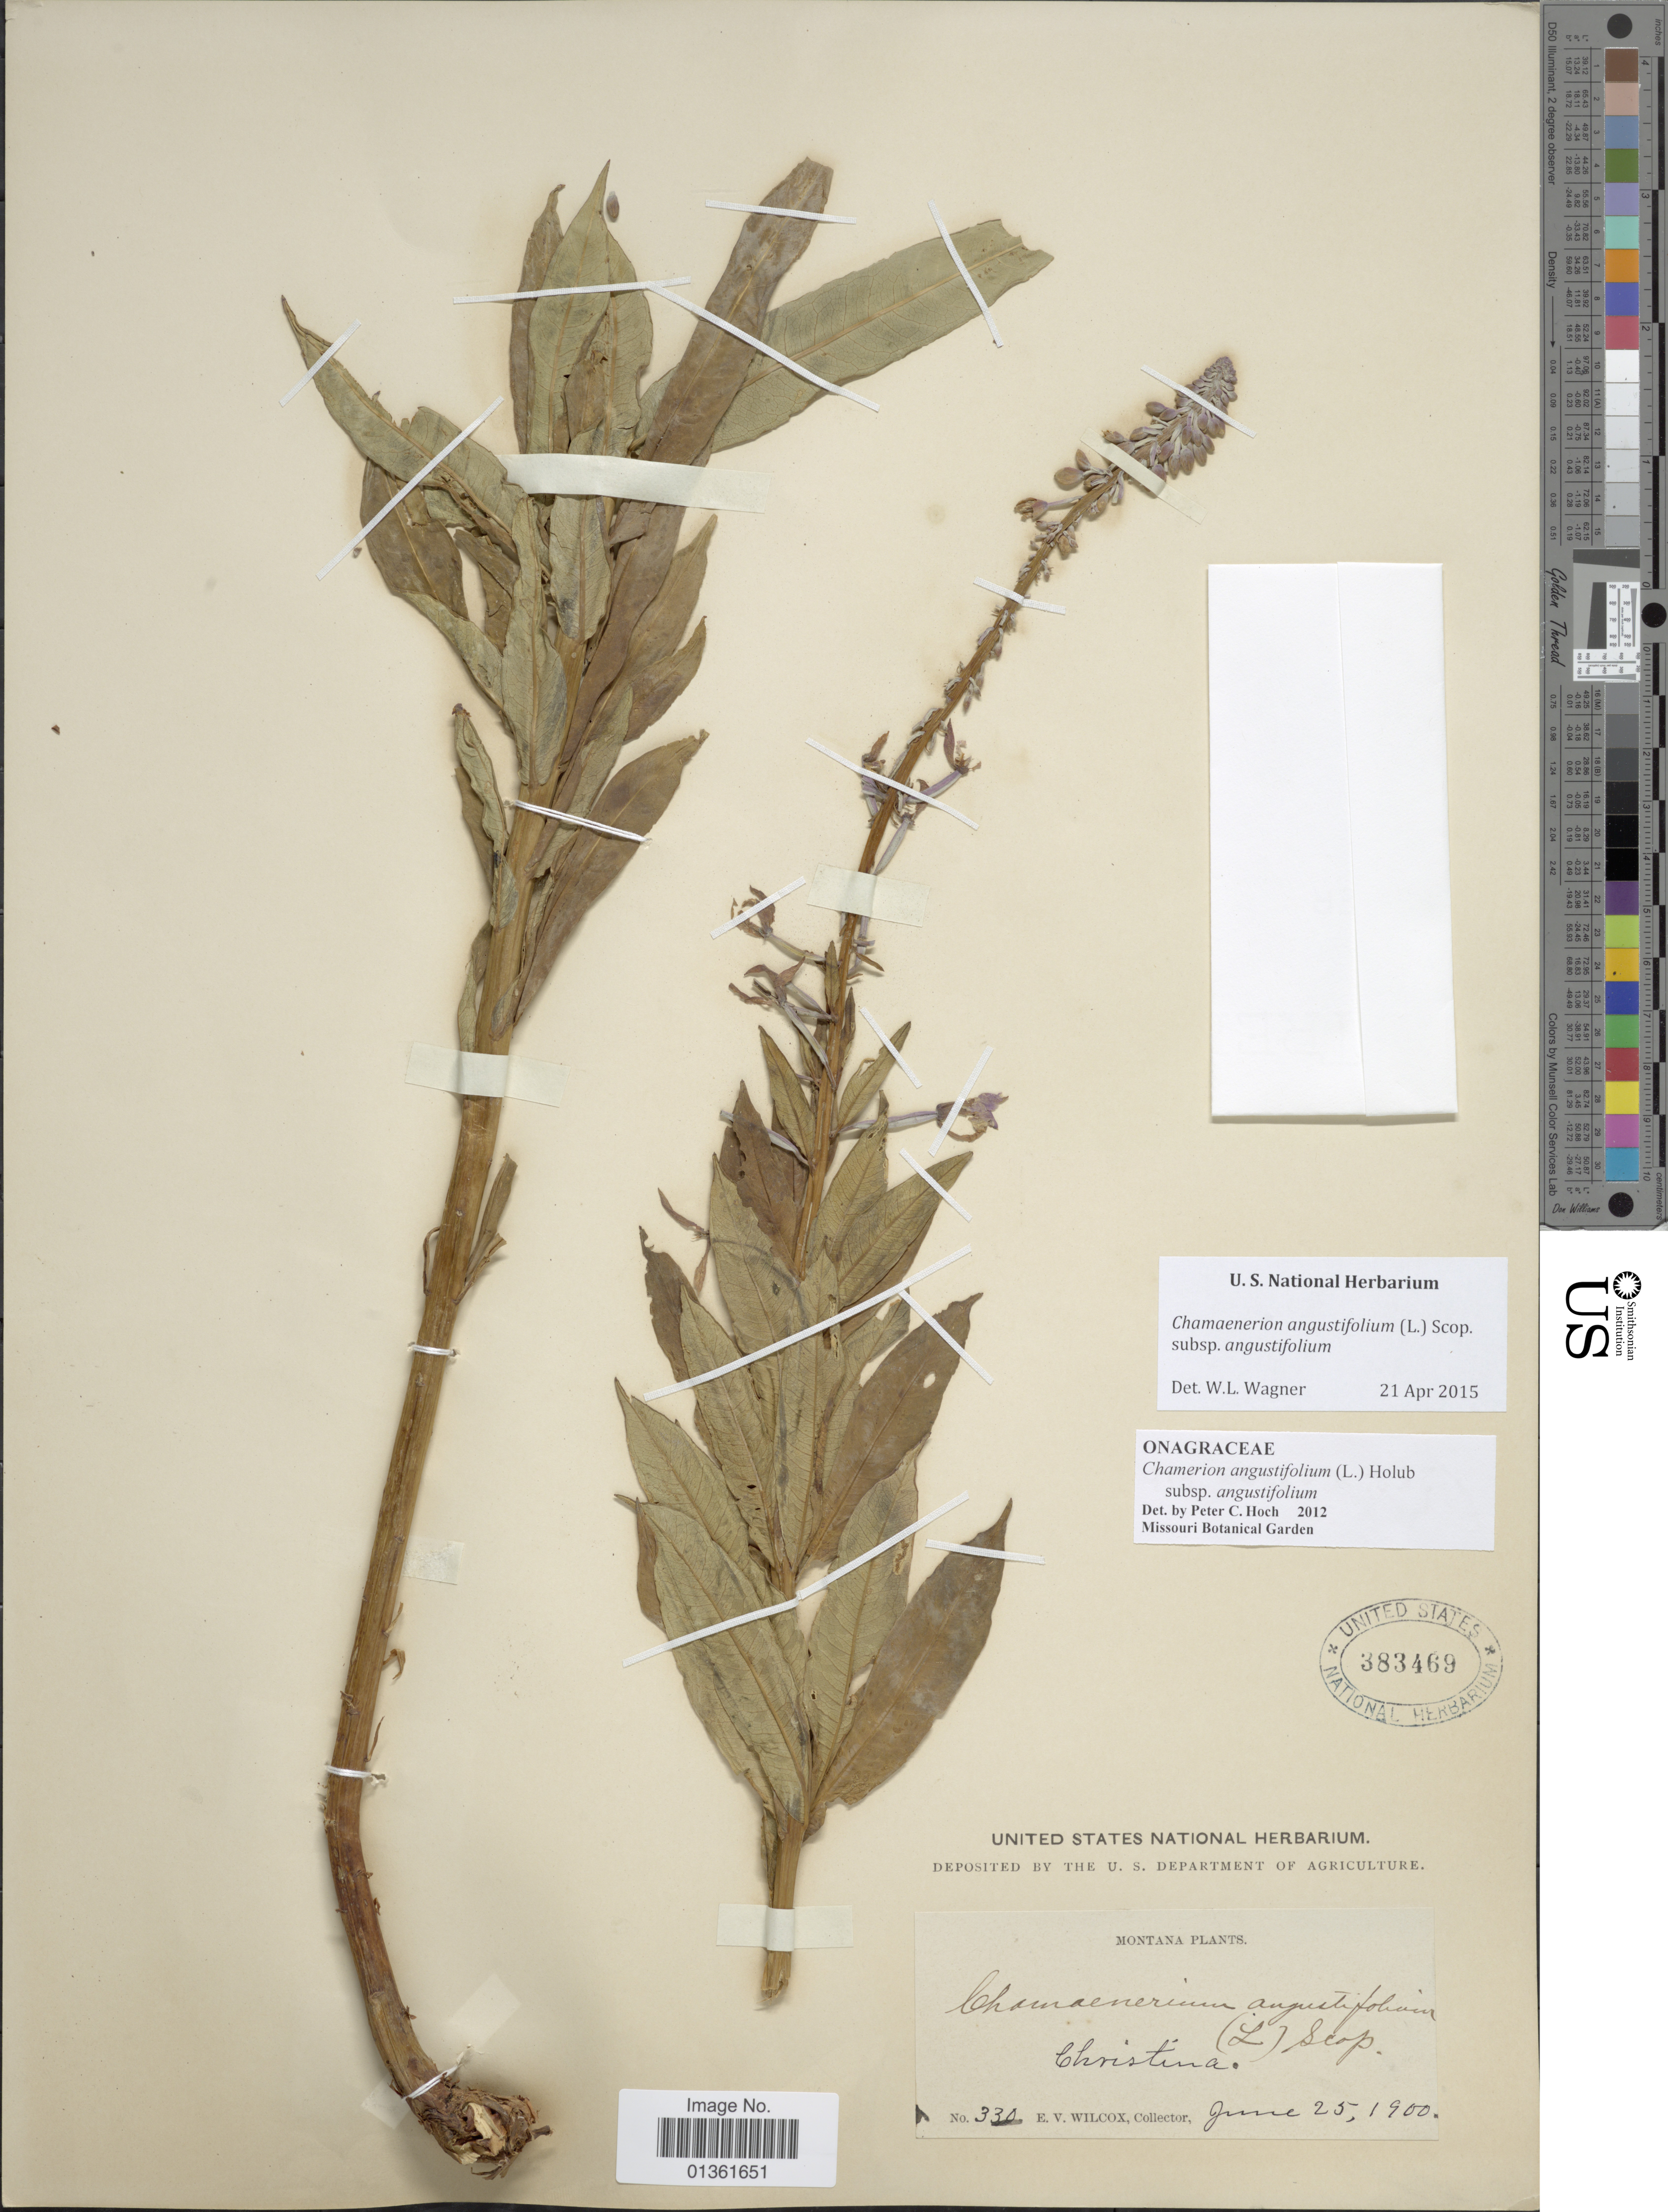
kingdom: Plantae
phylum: Tracheophyta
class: Magnoliopsida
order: Myrtales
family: Onagraceae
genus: Chamaenerion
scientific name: Chamaenerion angustifolium subsp. angustifolium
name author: (L.) Scop.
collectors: E. V. Wilcox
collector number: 330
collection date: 1900-06-25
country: United States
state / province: Montana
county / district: Fergus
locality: Christina.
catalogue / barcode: US 383469